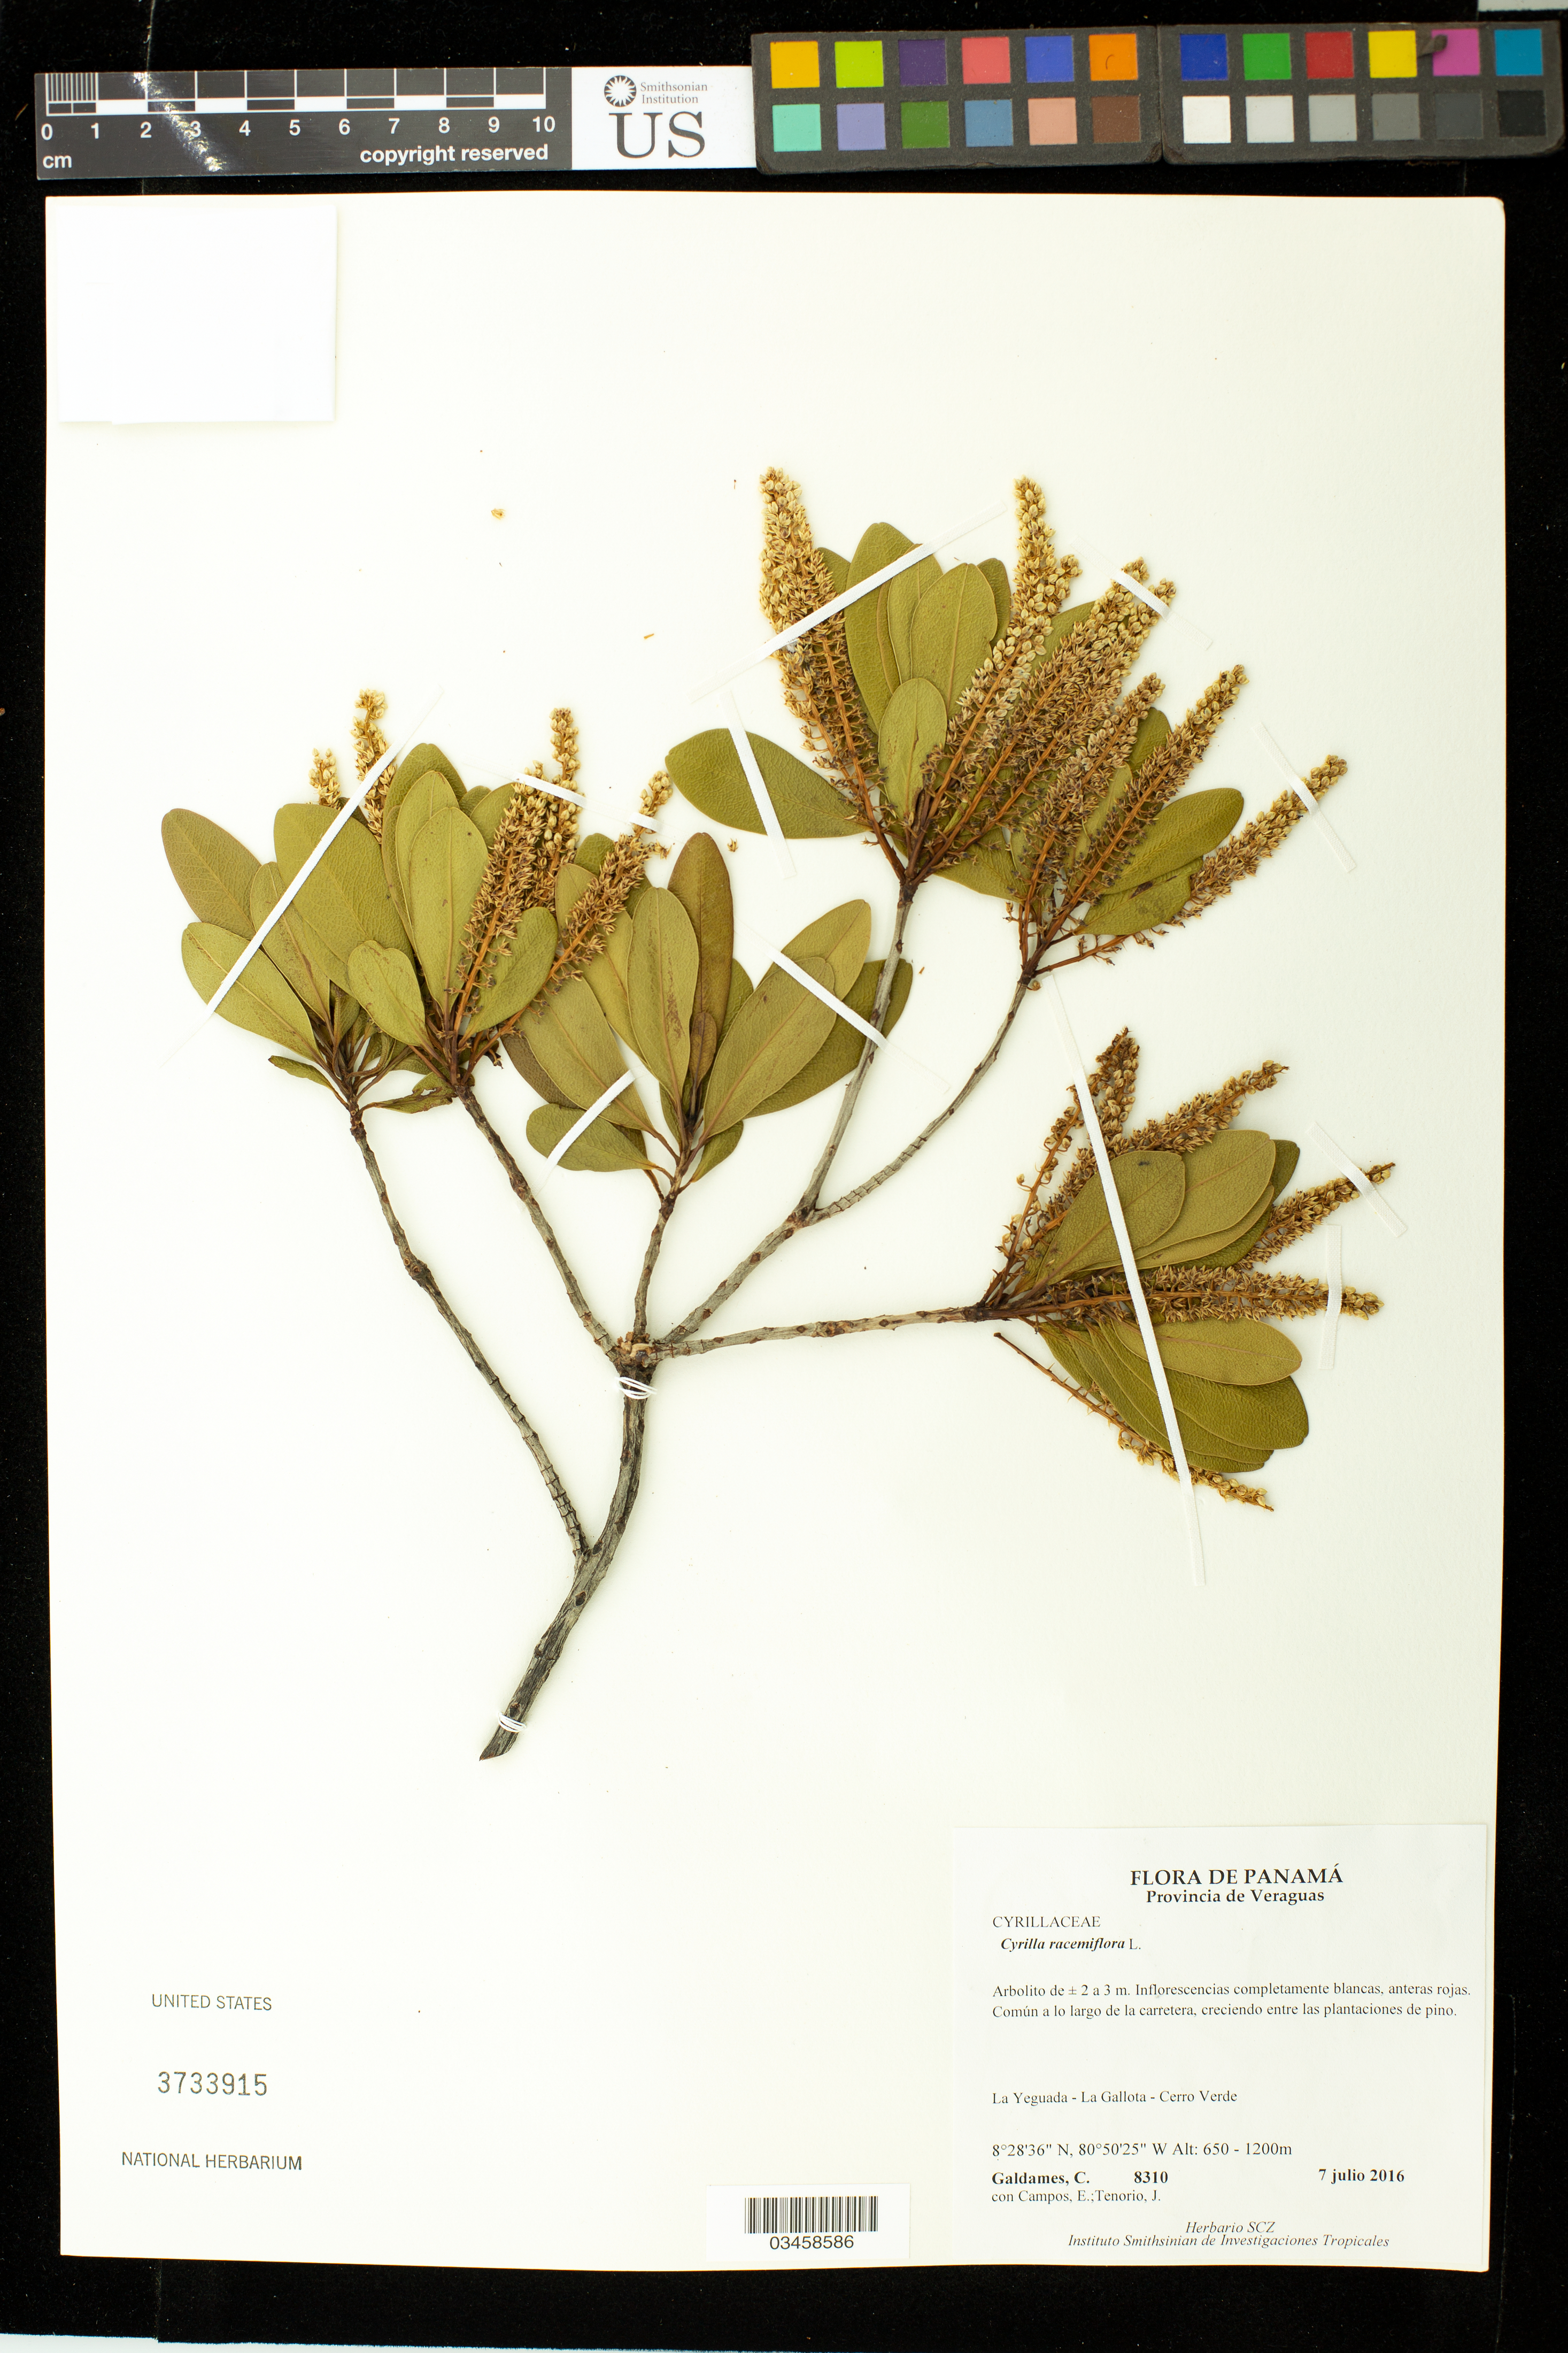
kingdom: Plantae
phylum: Tracheophyta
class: Magnoliopsida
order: Ericales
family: Cyrillaceae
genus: Cyrilla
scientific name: Cyrilla racemiflora var. parvifolia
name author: Sarg.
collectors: C. Galdames, E. Campos & J. Tenorio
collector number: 8310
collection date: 2016-07-07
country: Panama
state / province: Veraguas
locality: La Yeguada - La Gallota - Cerro Verde.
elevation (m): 650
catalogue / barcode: US 3733915